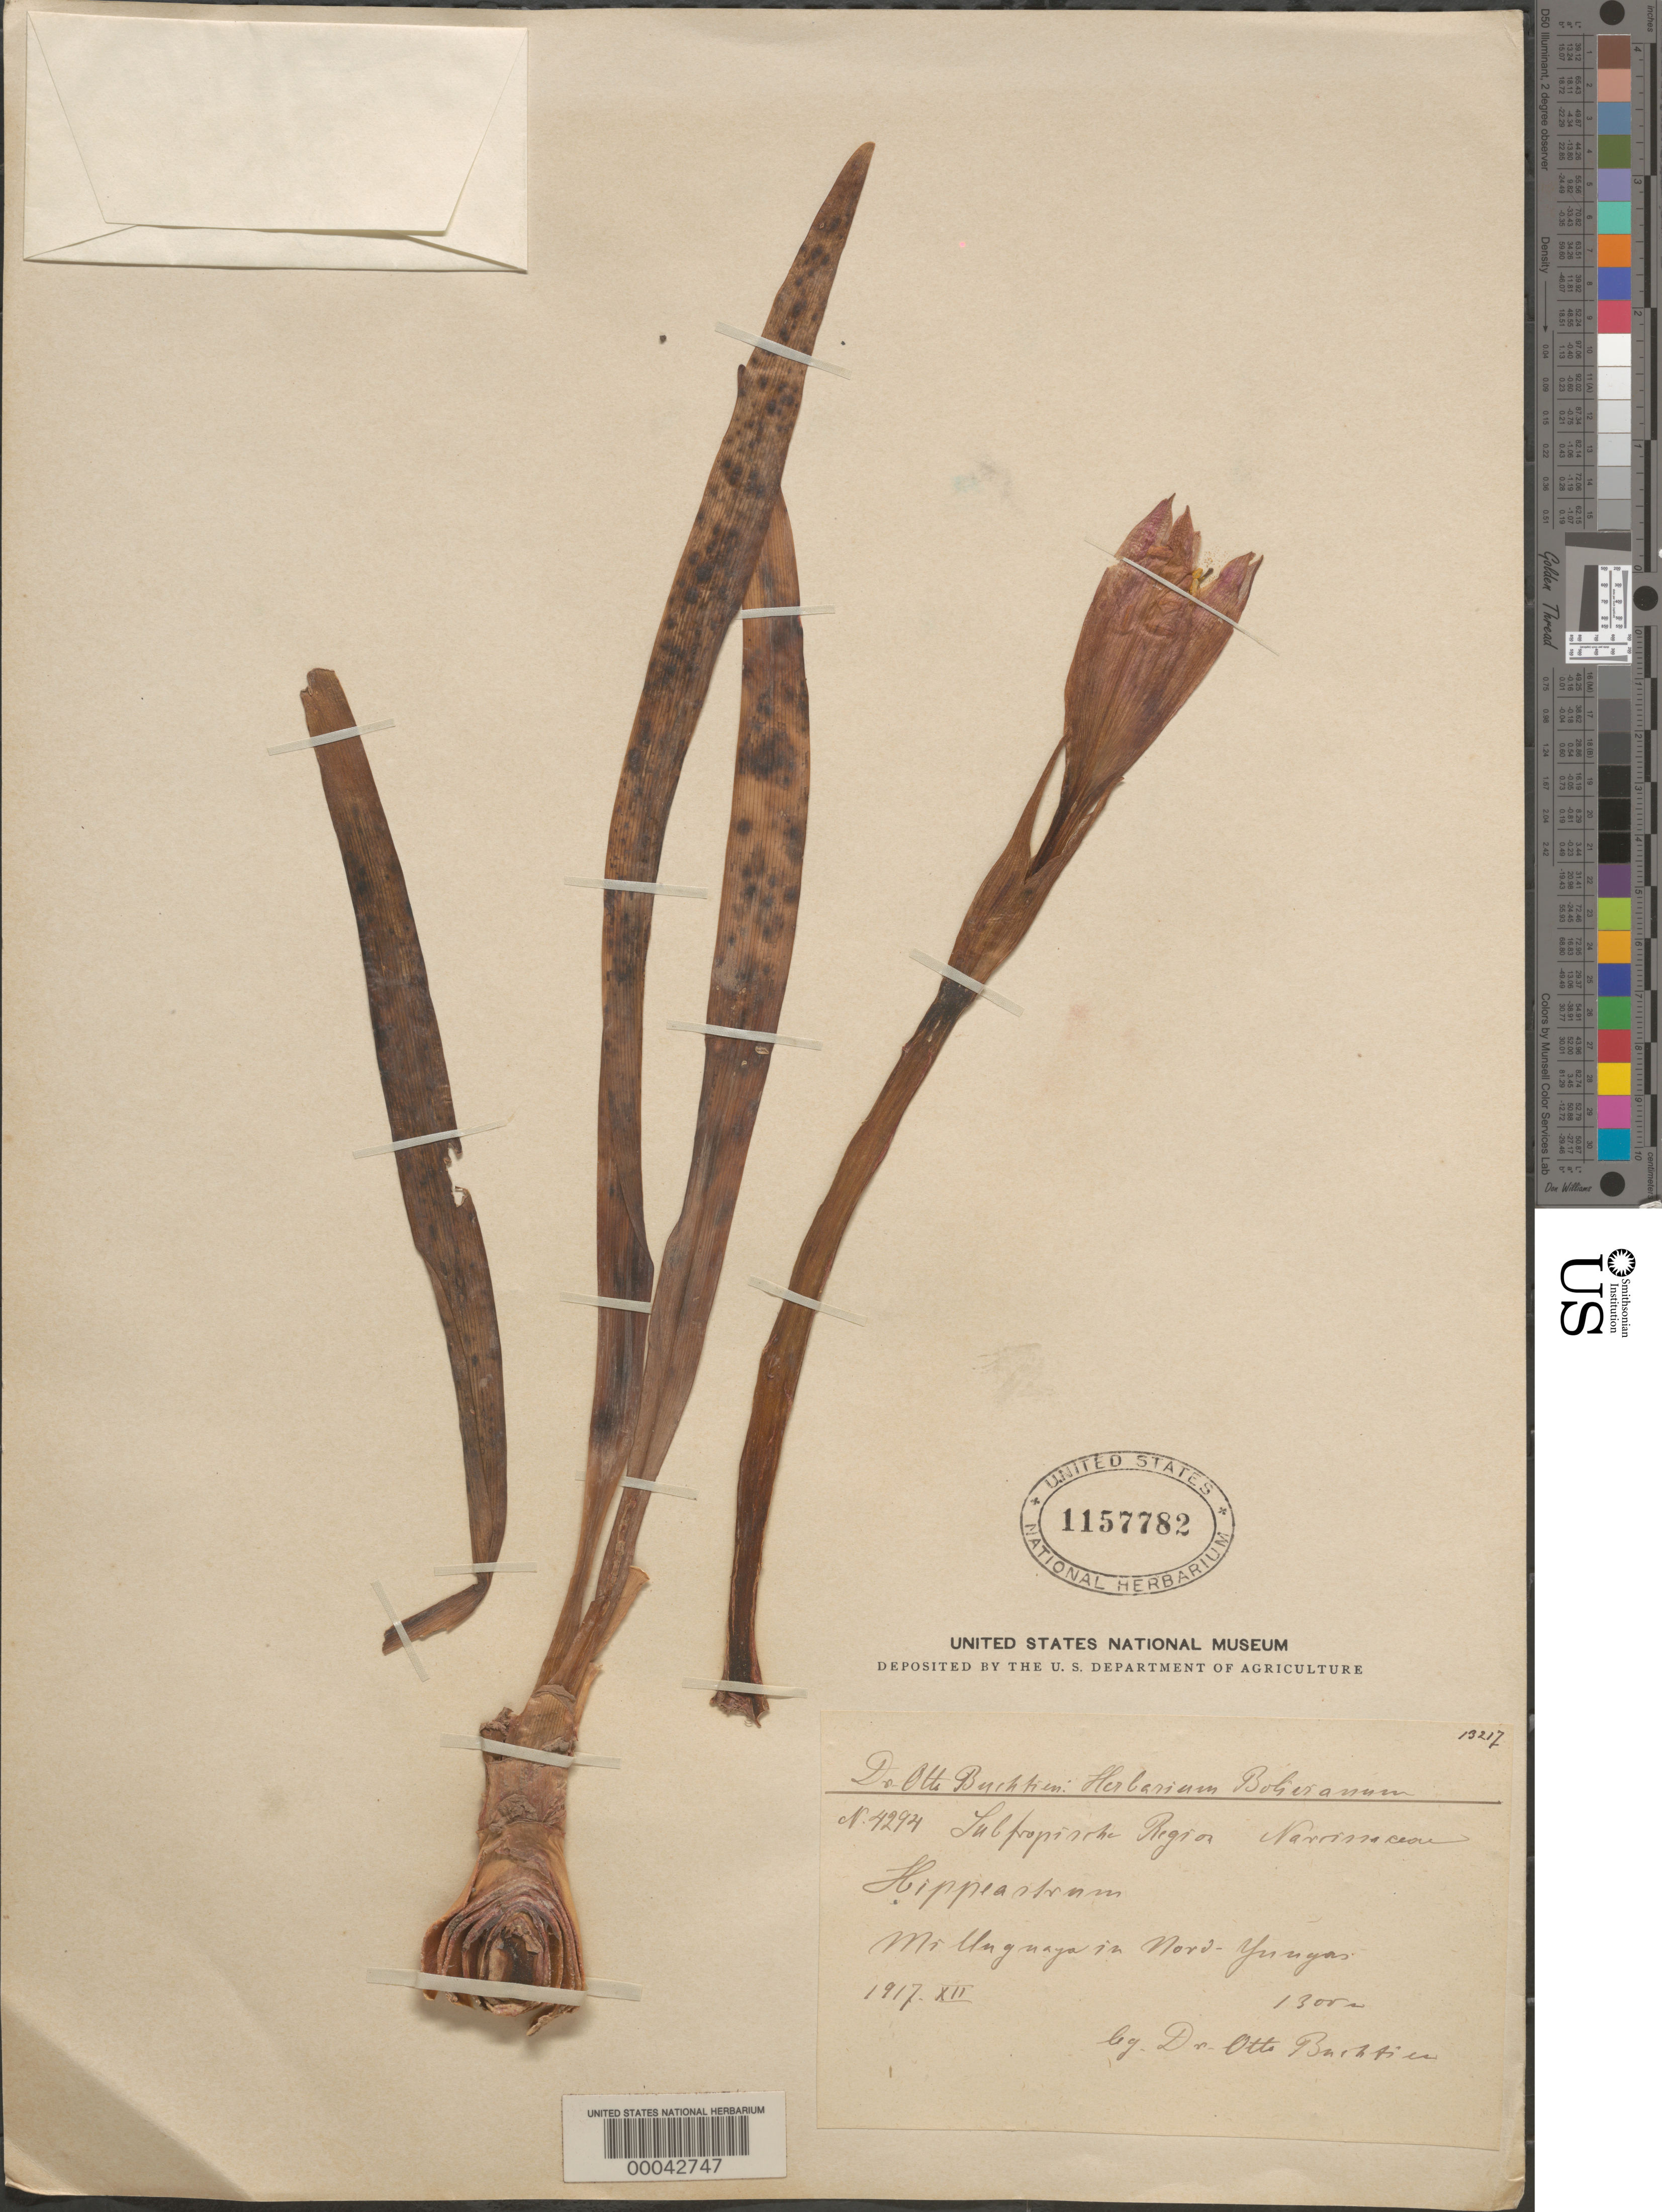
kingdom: Plantae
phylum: Tracheophyta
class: Liliopsida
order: Asparagales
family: Amaryllidaceae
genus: Hippeastrum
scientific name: Hippeastrum sp.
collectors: O. Buchtien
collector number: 4294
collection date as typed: Dec 1917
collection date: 1917-12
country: Bolivia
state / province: La Paz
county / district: Nor Yungas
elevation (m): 1300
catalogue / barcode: US 1157782